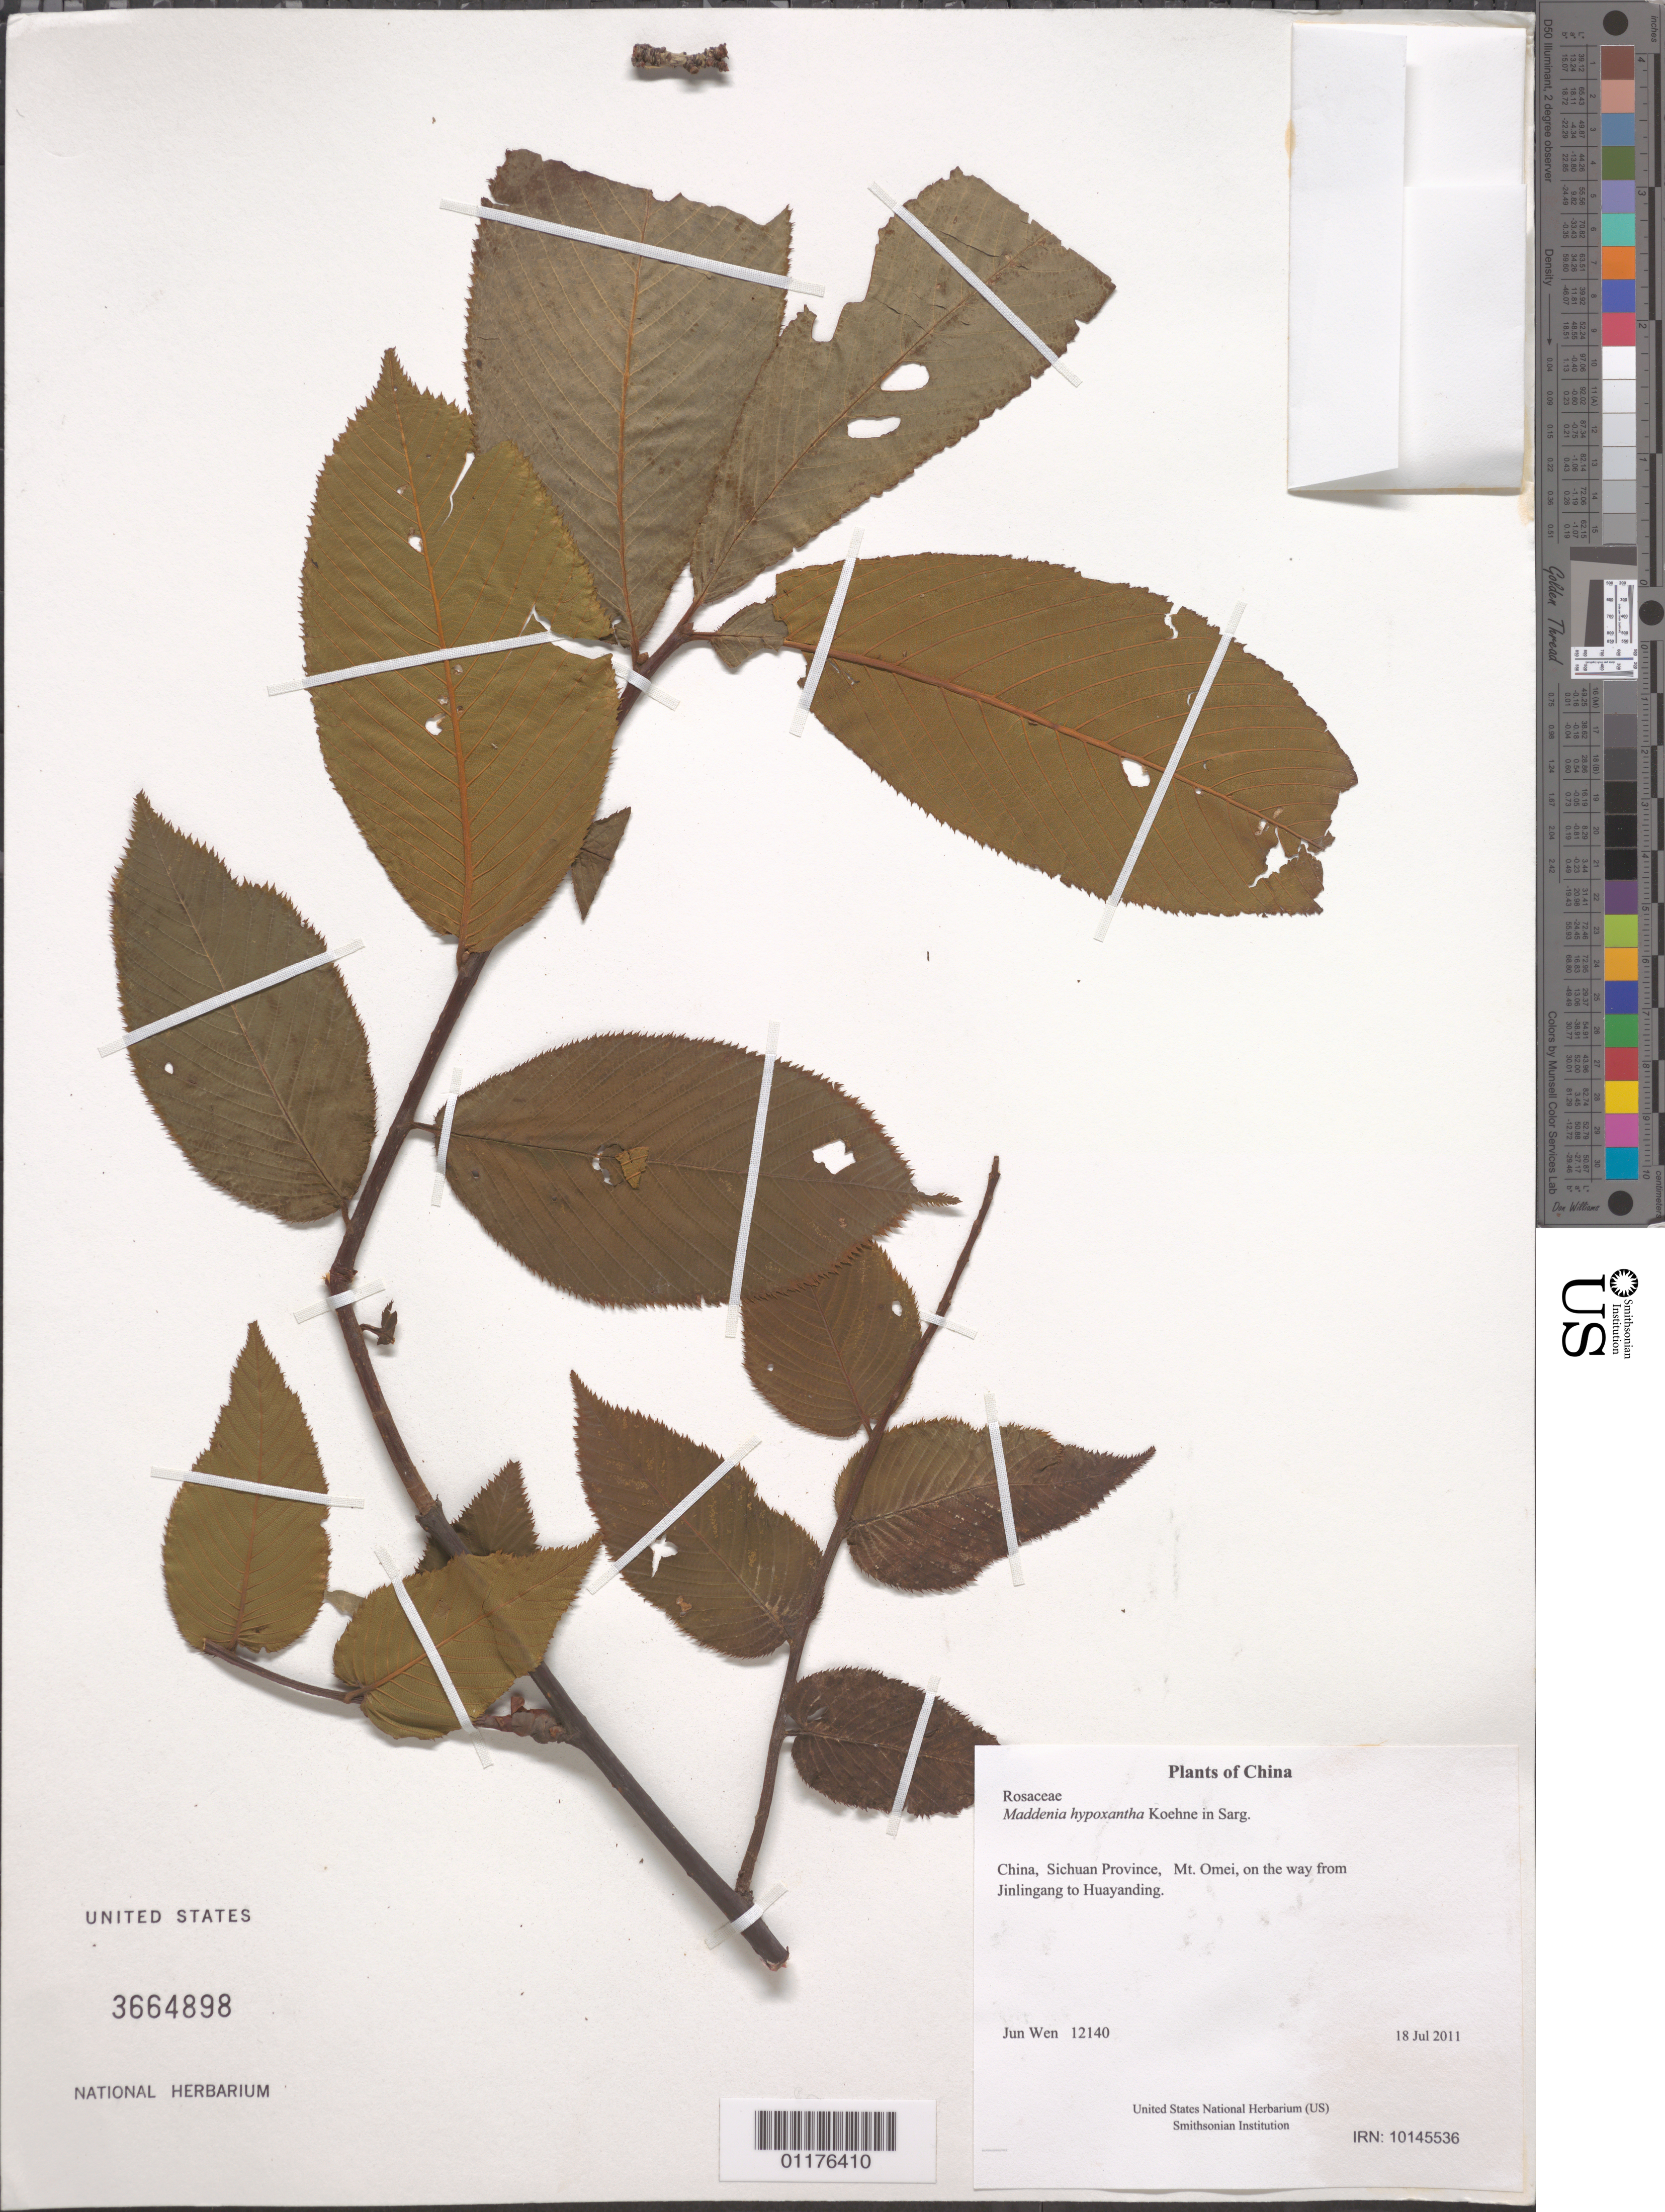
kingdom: Plantae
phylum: Tracheophyta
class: Magnoliopsida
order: Rosales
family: Rosaceae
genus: Maddenia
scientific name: Maddenia hypoxantha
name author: Koehne in Sarg.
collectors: J. Wen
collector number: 12140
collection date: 2011-07-18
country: China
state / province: Sichuan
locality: Mt. Omei, on the way from Jinlingang to Huayanding.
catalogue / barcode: US 3664898